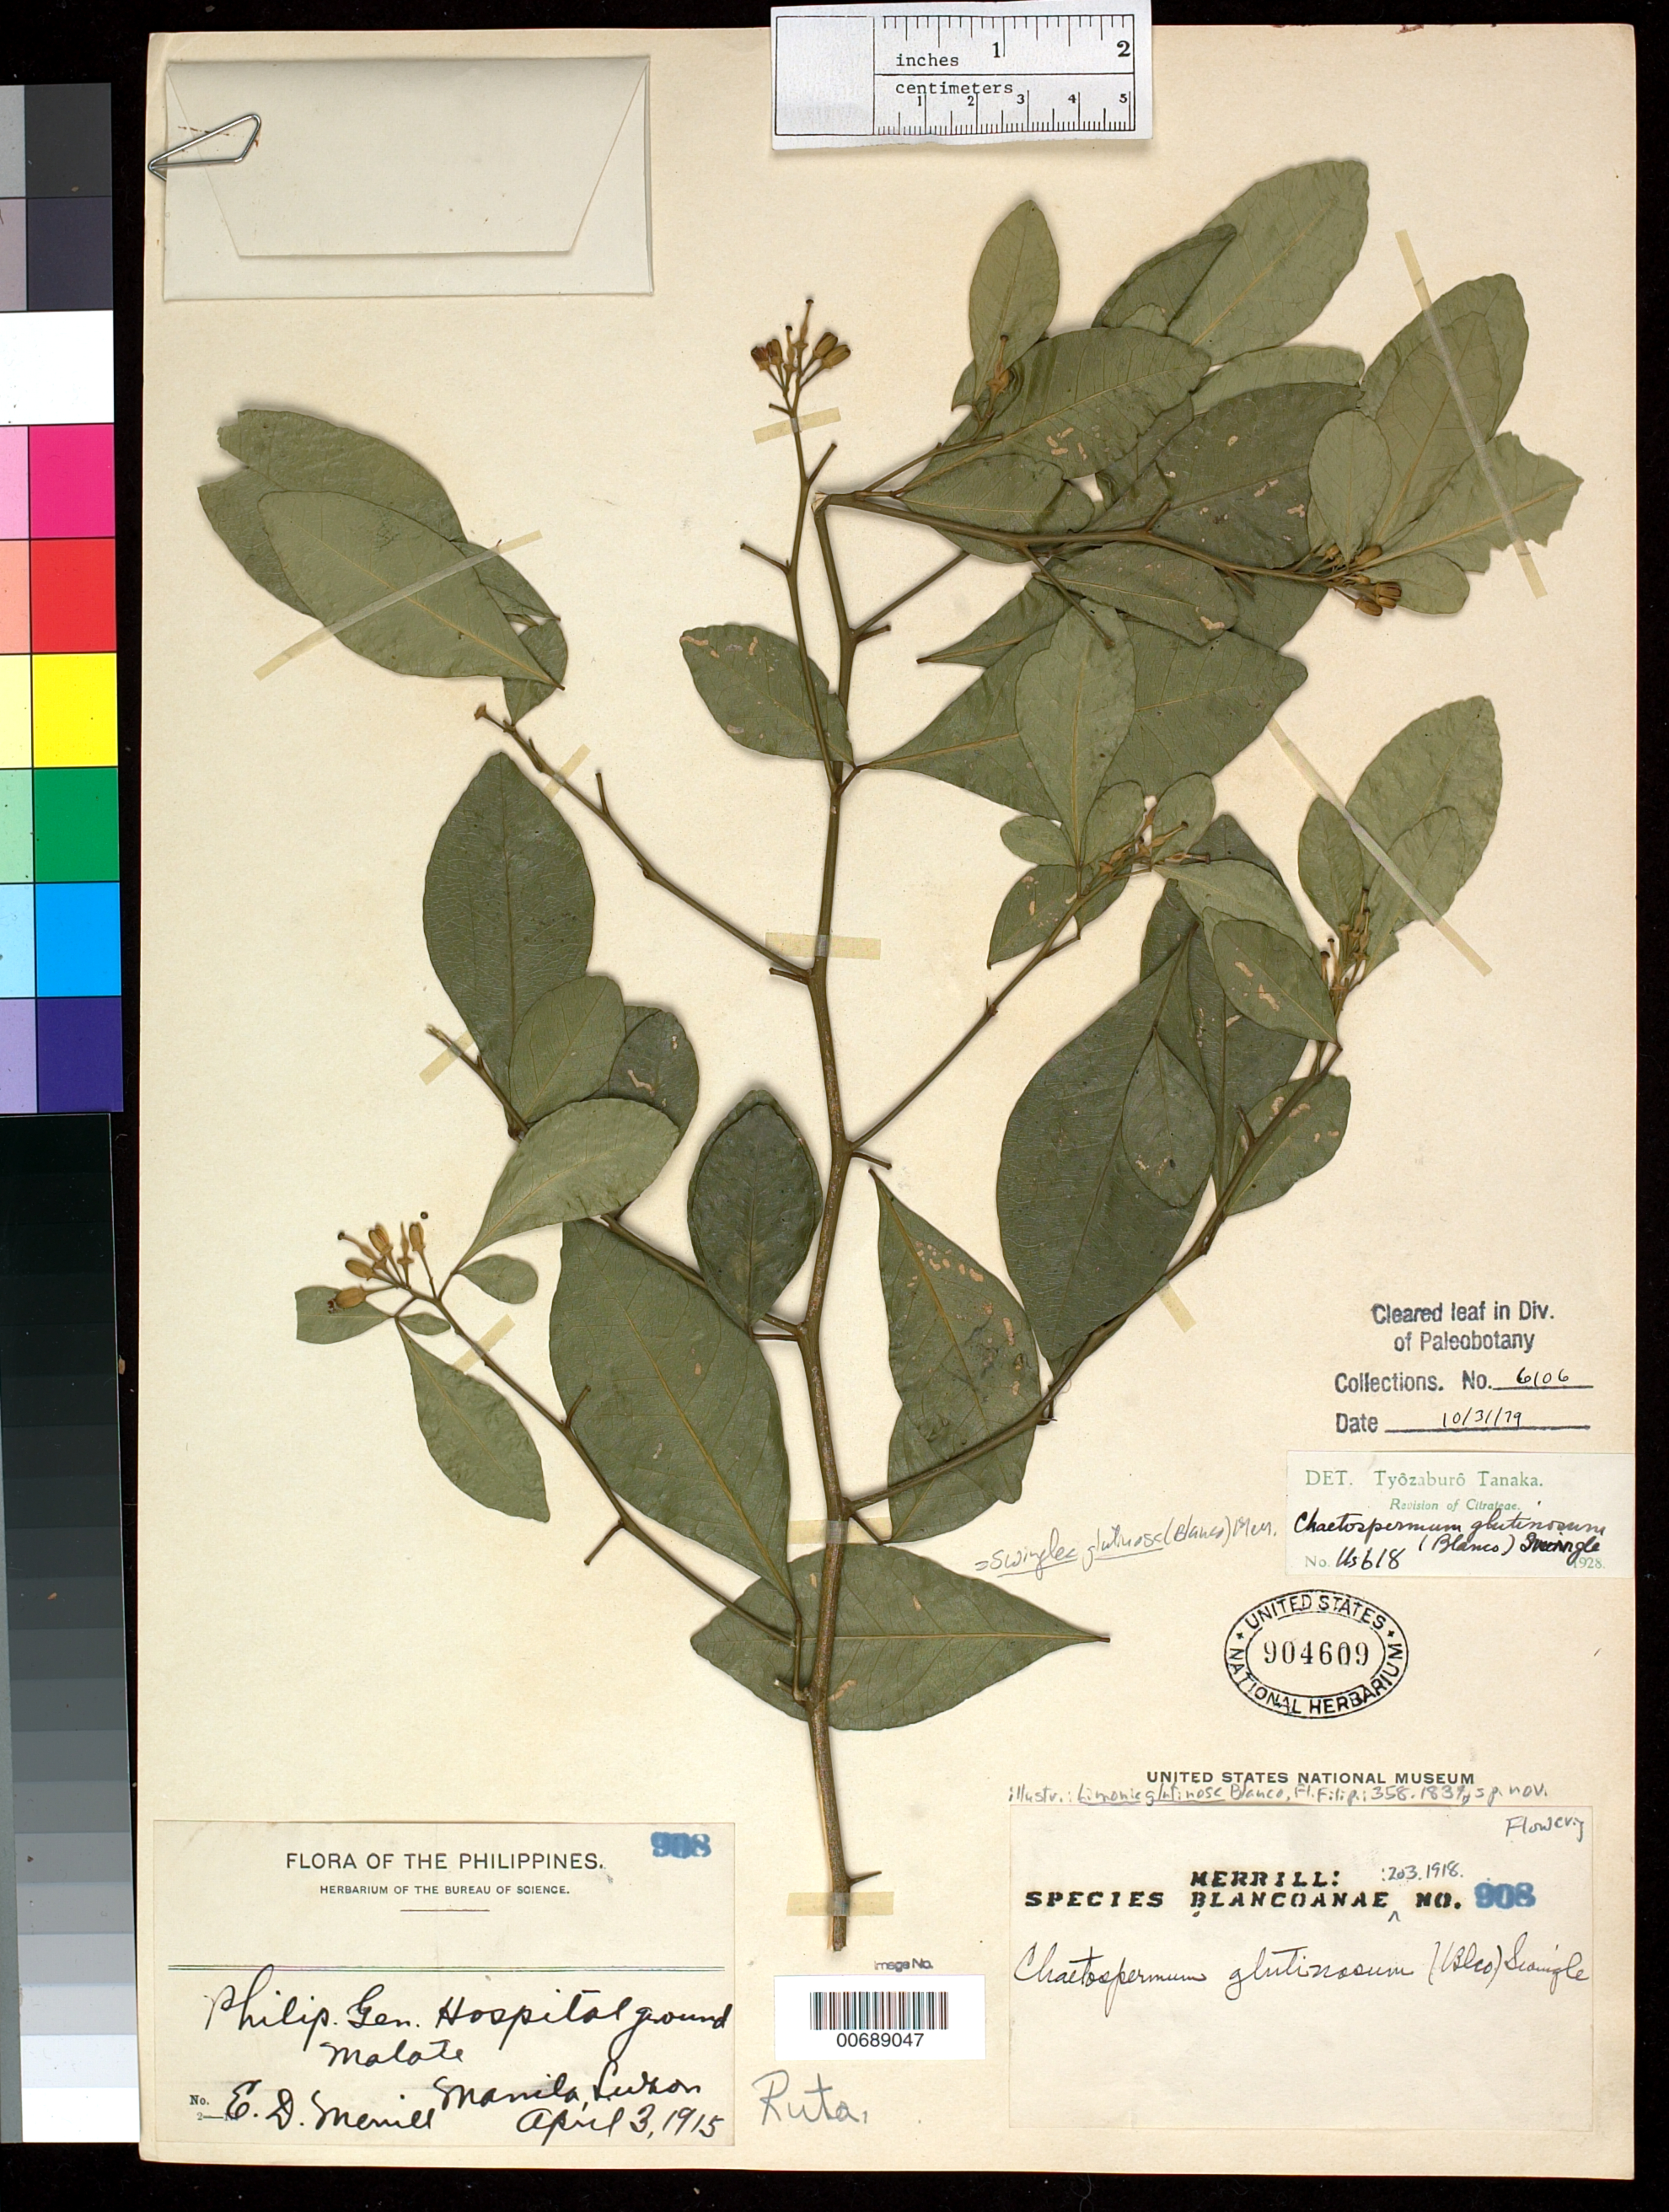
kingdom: Plantae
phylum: Tracheophyta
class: Magnoliopsida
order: Sapindales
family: Rutaceae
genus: Swinglea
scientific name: Swinglea glutinosa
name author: (Blanco) Merr.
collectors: E. D. Merrill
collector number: Sp. Blancoan. 0908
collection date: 1915-04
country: Philippines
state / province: National Capital Region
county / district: Manila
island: Luzon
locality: Philip. Gen. Hosp. ground, Malate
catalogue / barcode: US 904609